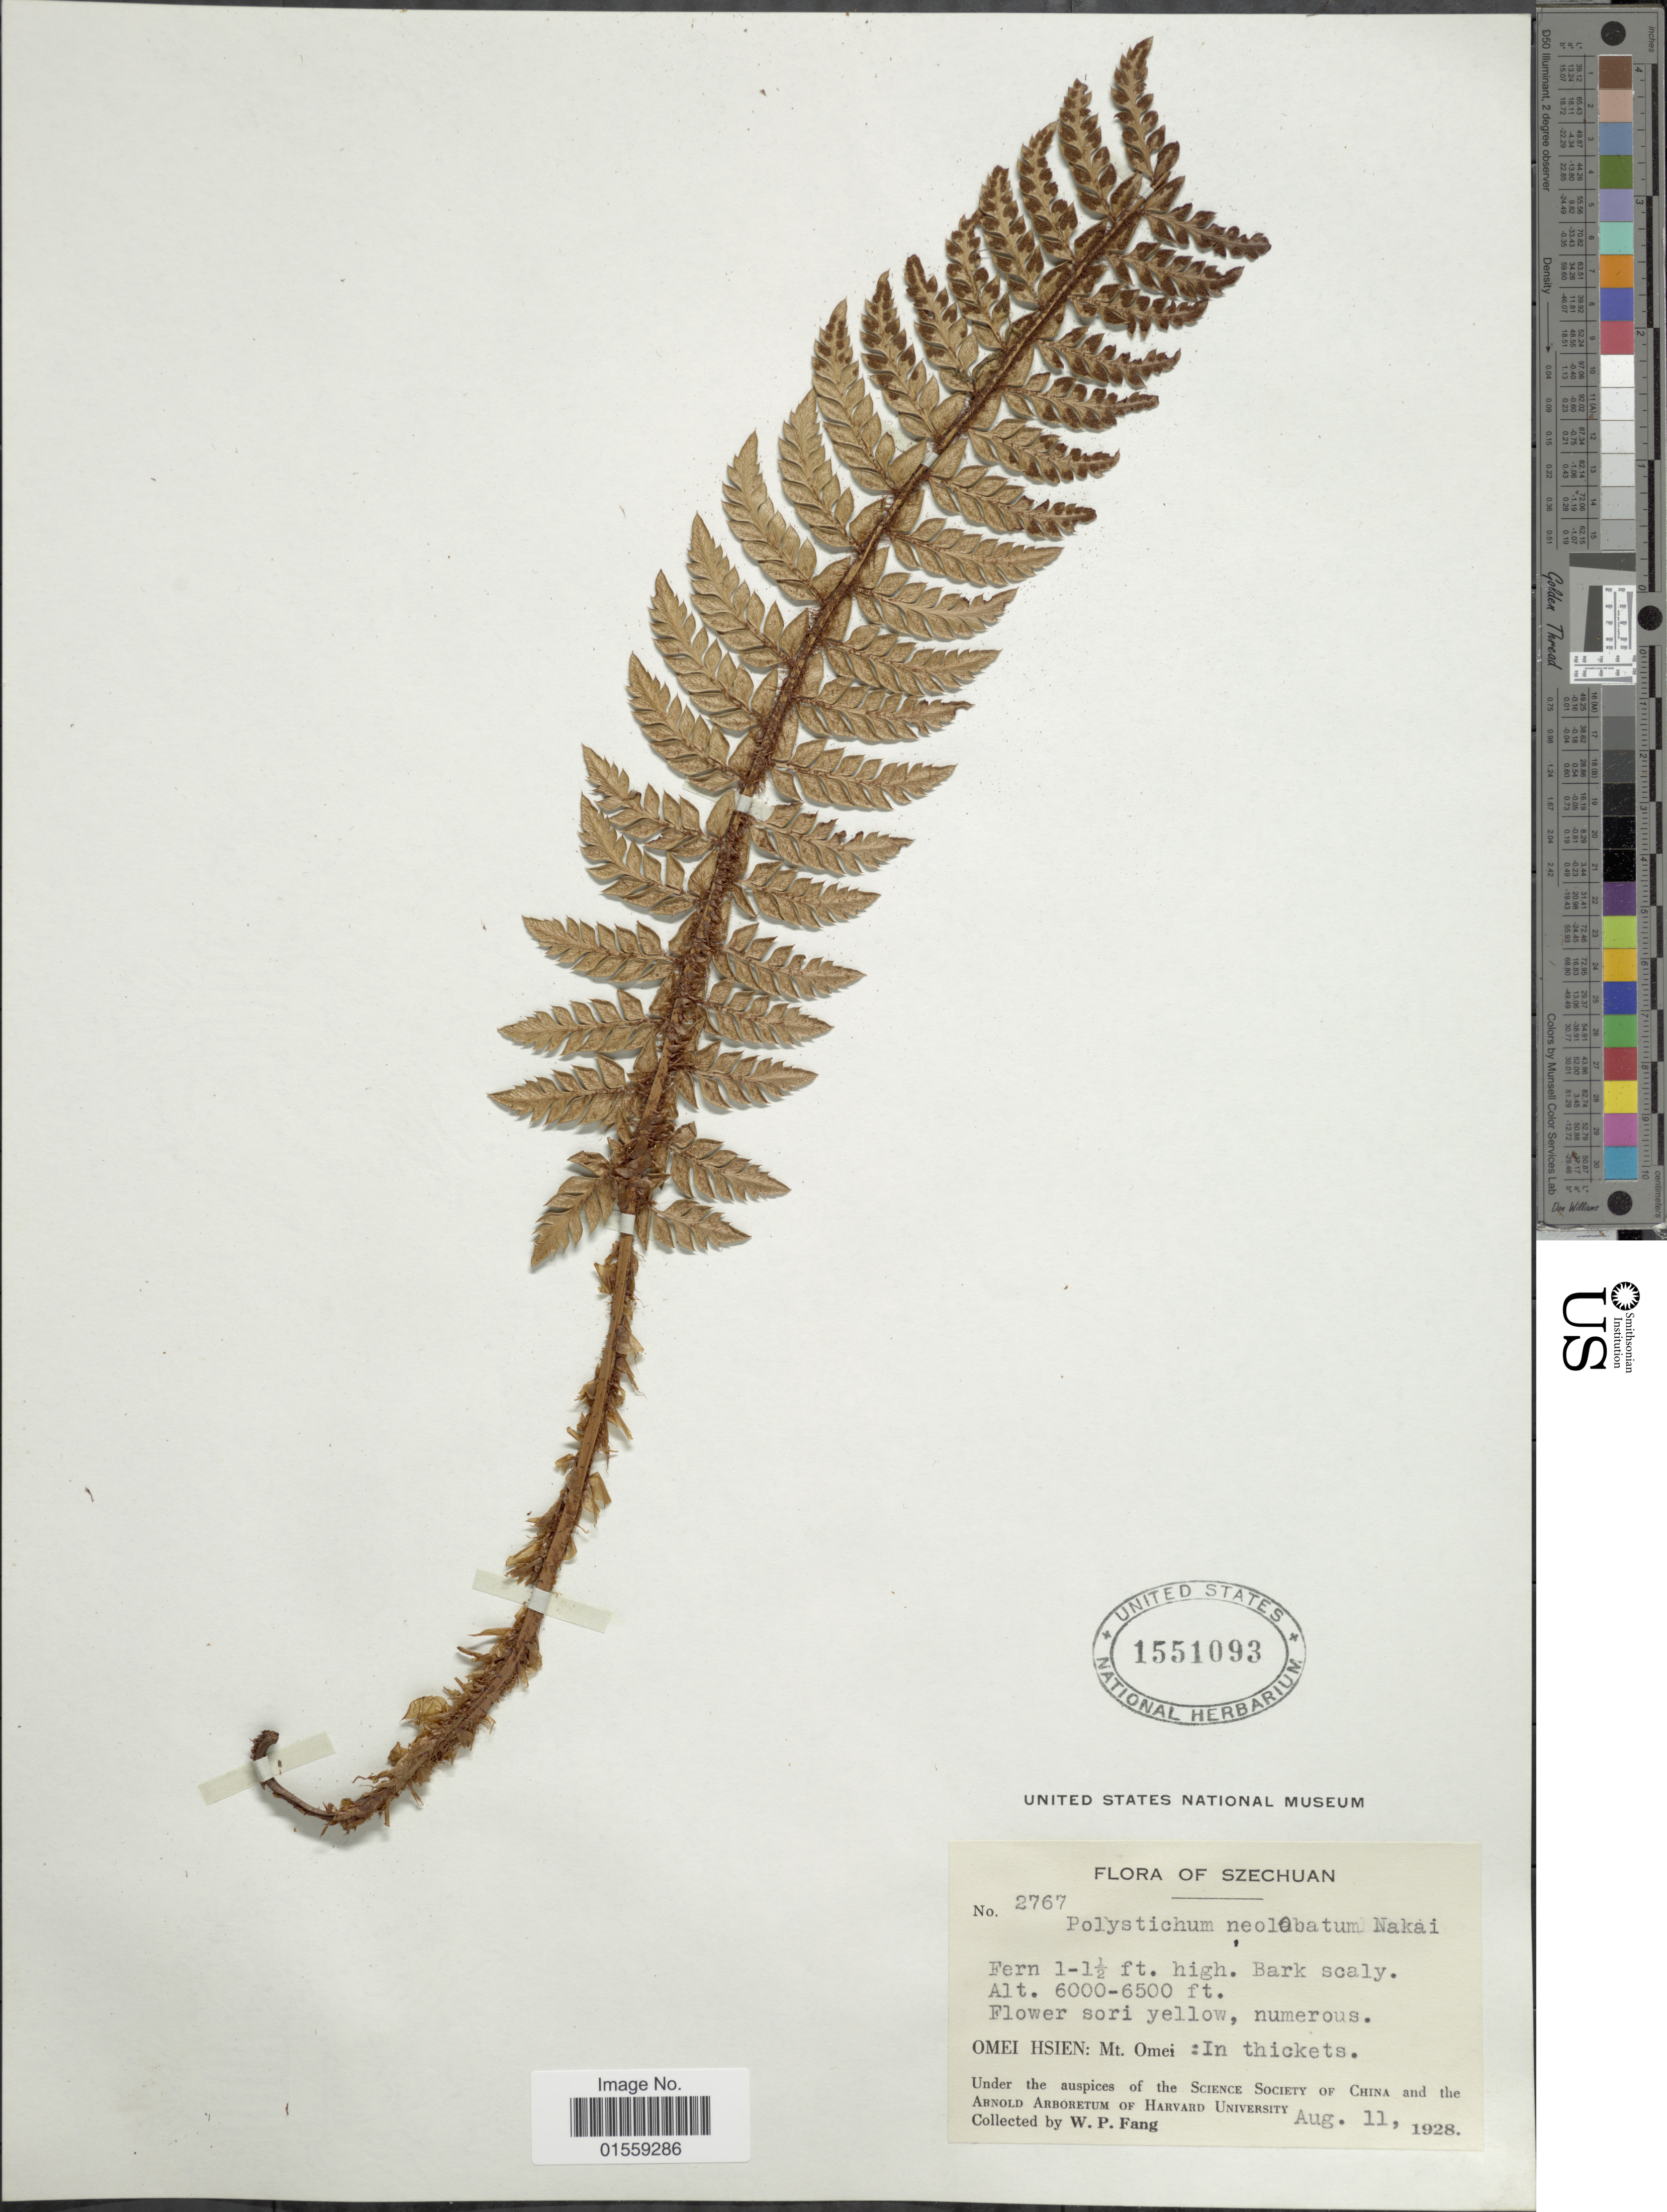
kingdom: Plantae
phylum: Tracheophyta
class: Polypodiopsida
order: Polypodiales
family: Dryopteridaceae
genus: Polystichum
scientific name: Polystichum neolobatum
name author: Nakai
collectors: W. P. Fang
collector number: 2767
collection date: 1928-08-11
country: China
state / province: Sichuan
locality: Szechuen, Omei Hsien: Mt. Omei.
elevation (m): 1829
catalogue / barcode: US 1551093